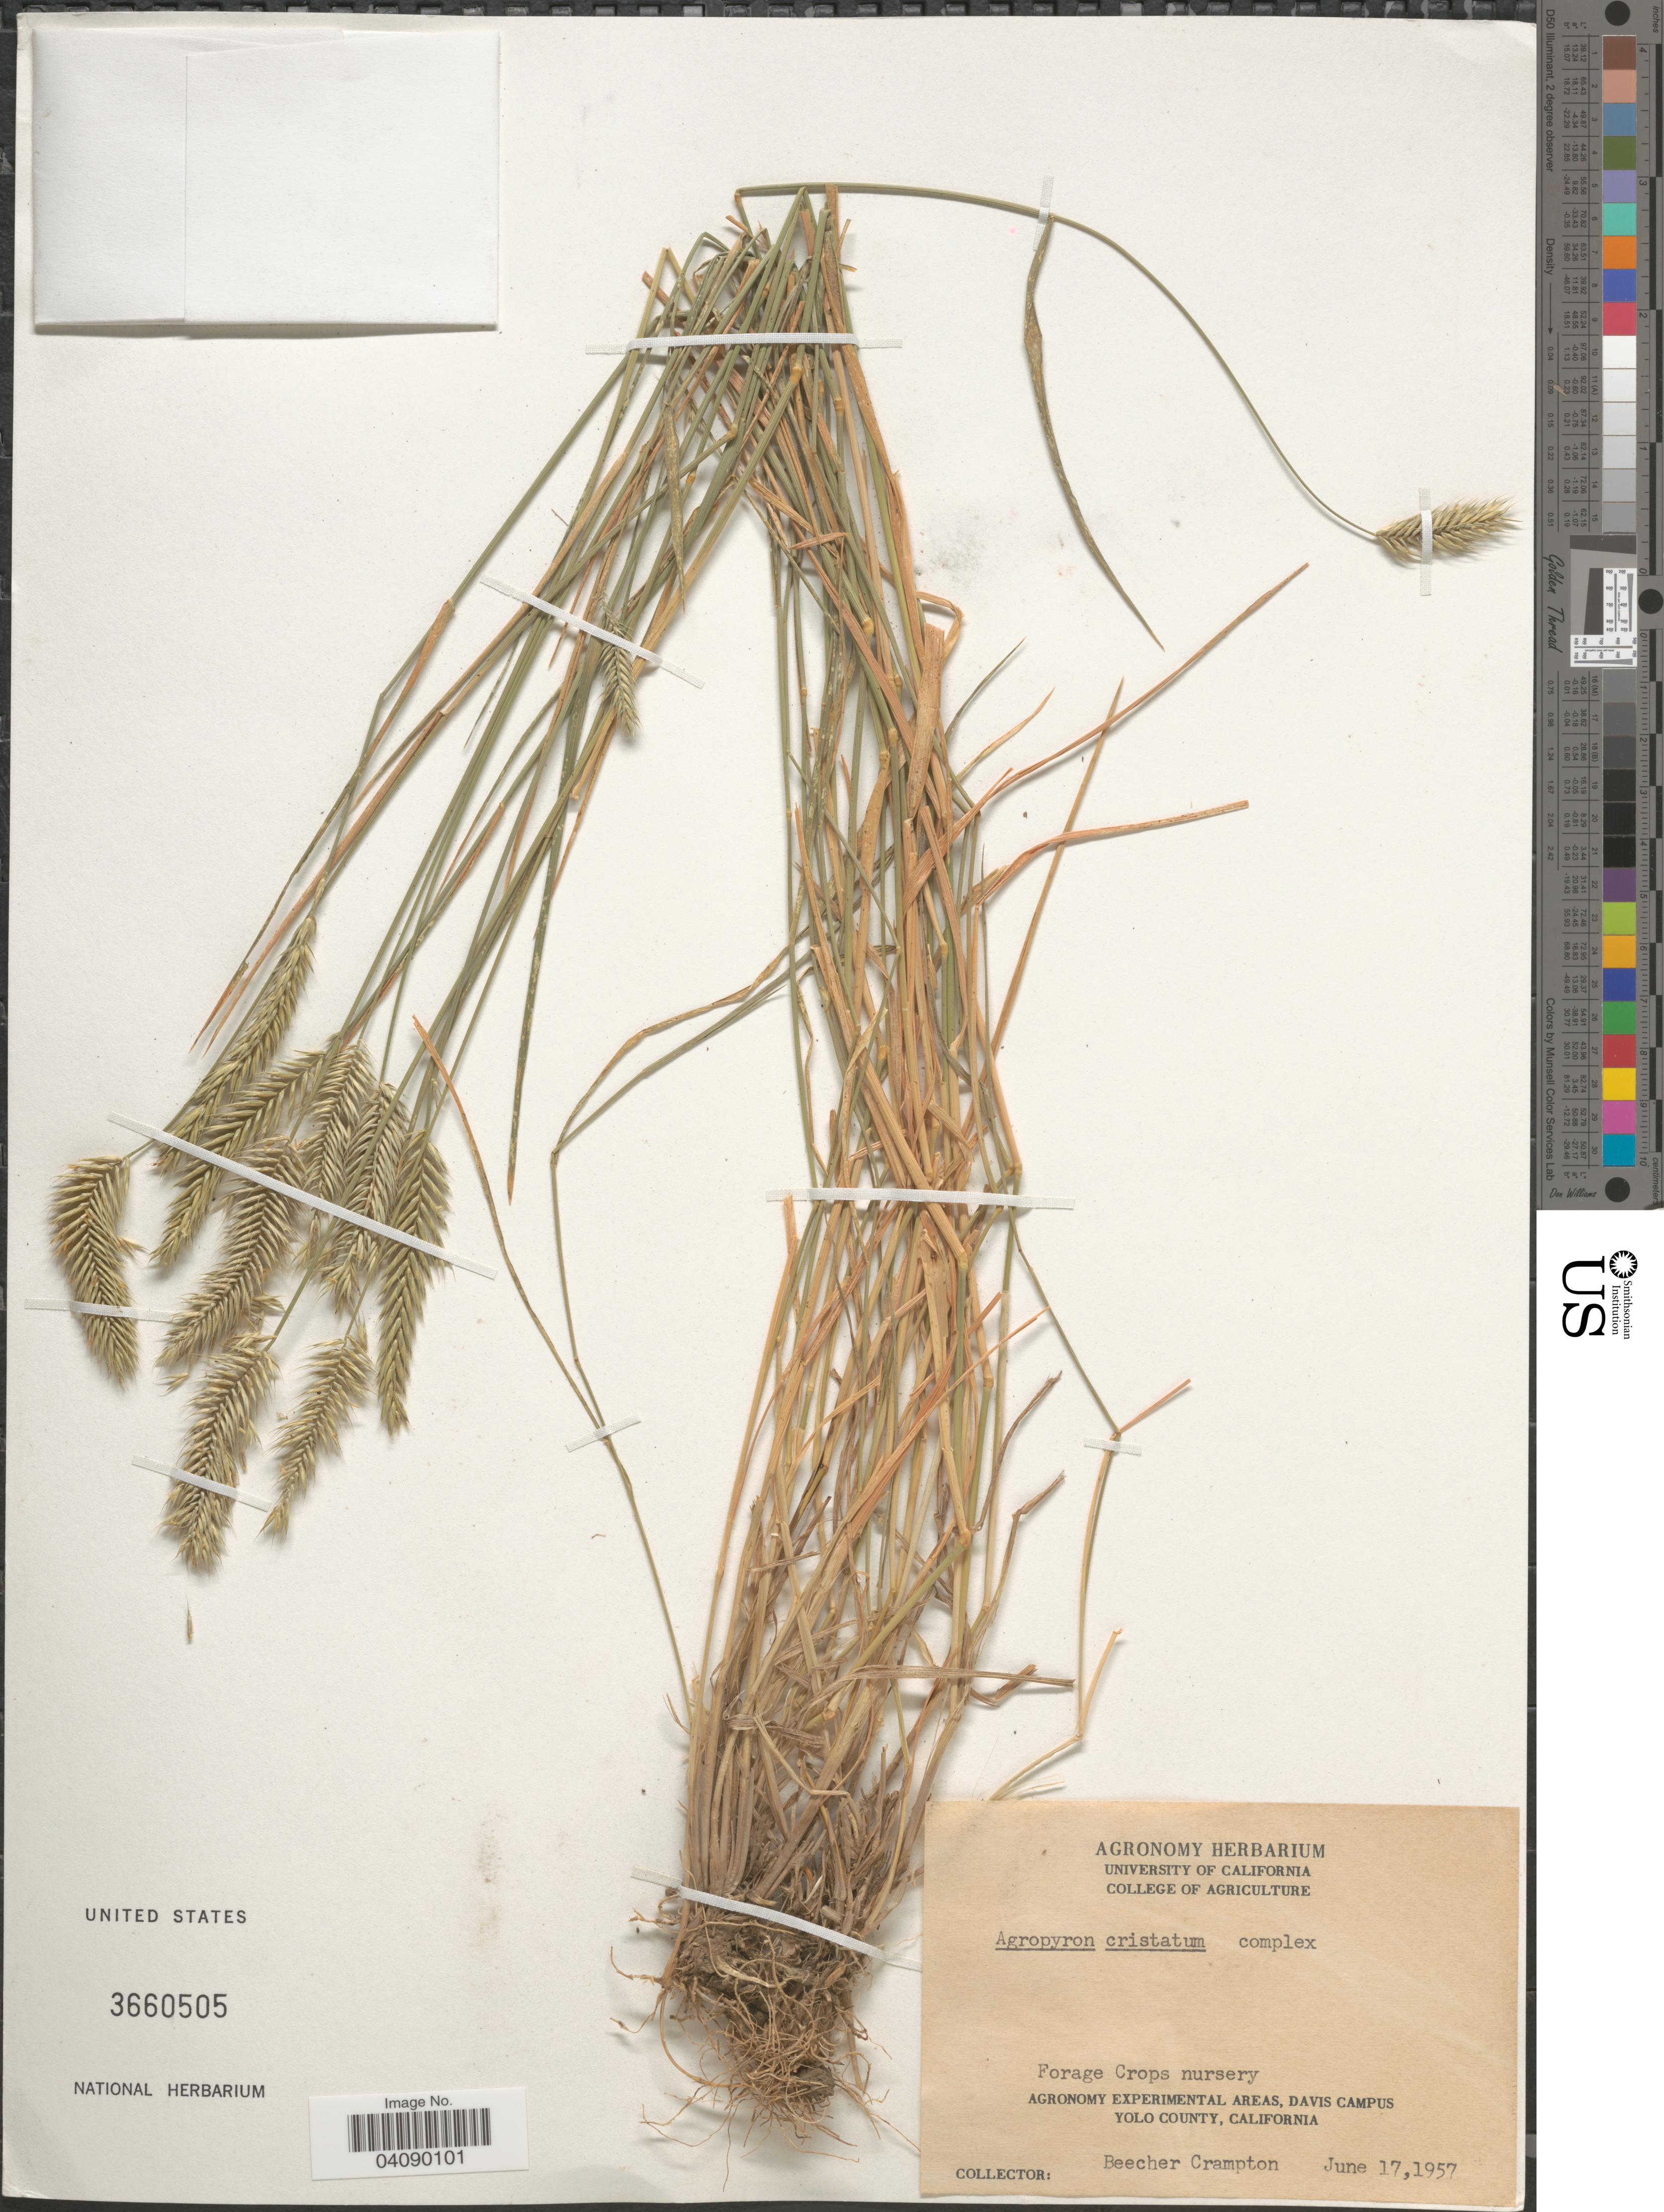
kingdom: Plantae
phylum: Tracheophyta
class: Liliopsida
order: Poales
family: Poaceae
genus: Agropyron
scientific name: Agropyron cristatum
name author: (L.) Gaertn.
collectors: B. Crampton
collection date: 1957-06-17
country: United States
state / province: California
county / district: Yolo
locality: Forage Crops nursery. Agronomy Experimental Areas, Davis Campus. Yolo County.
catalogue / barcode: US 3660505